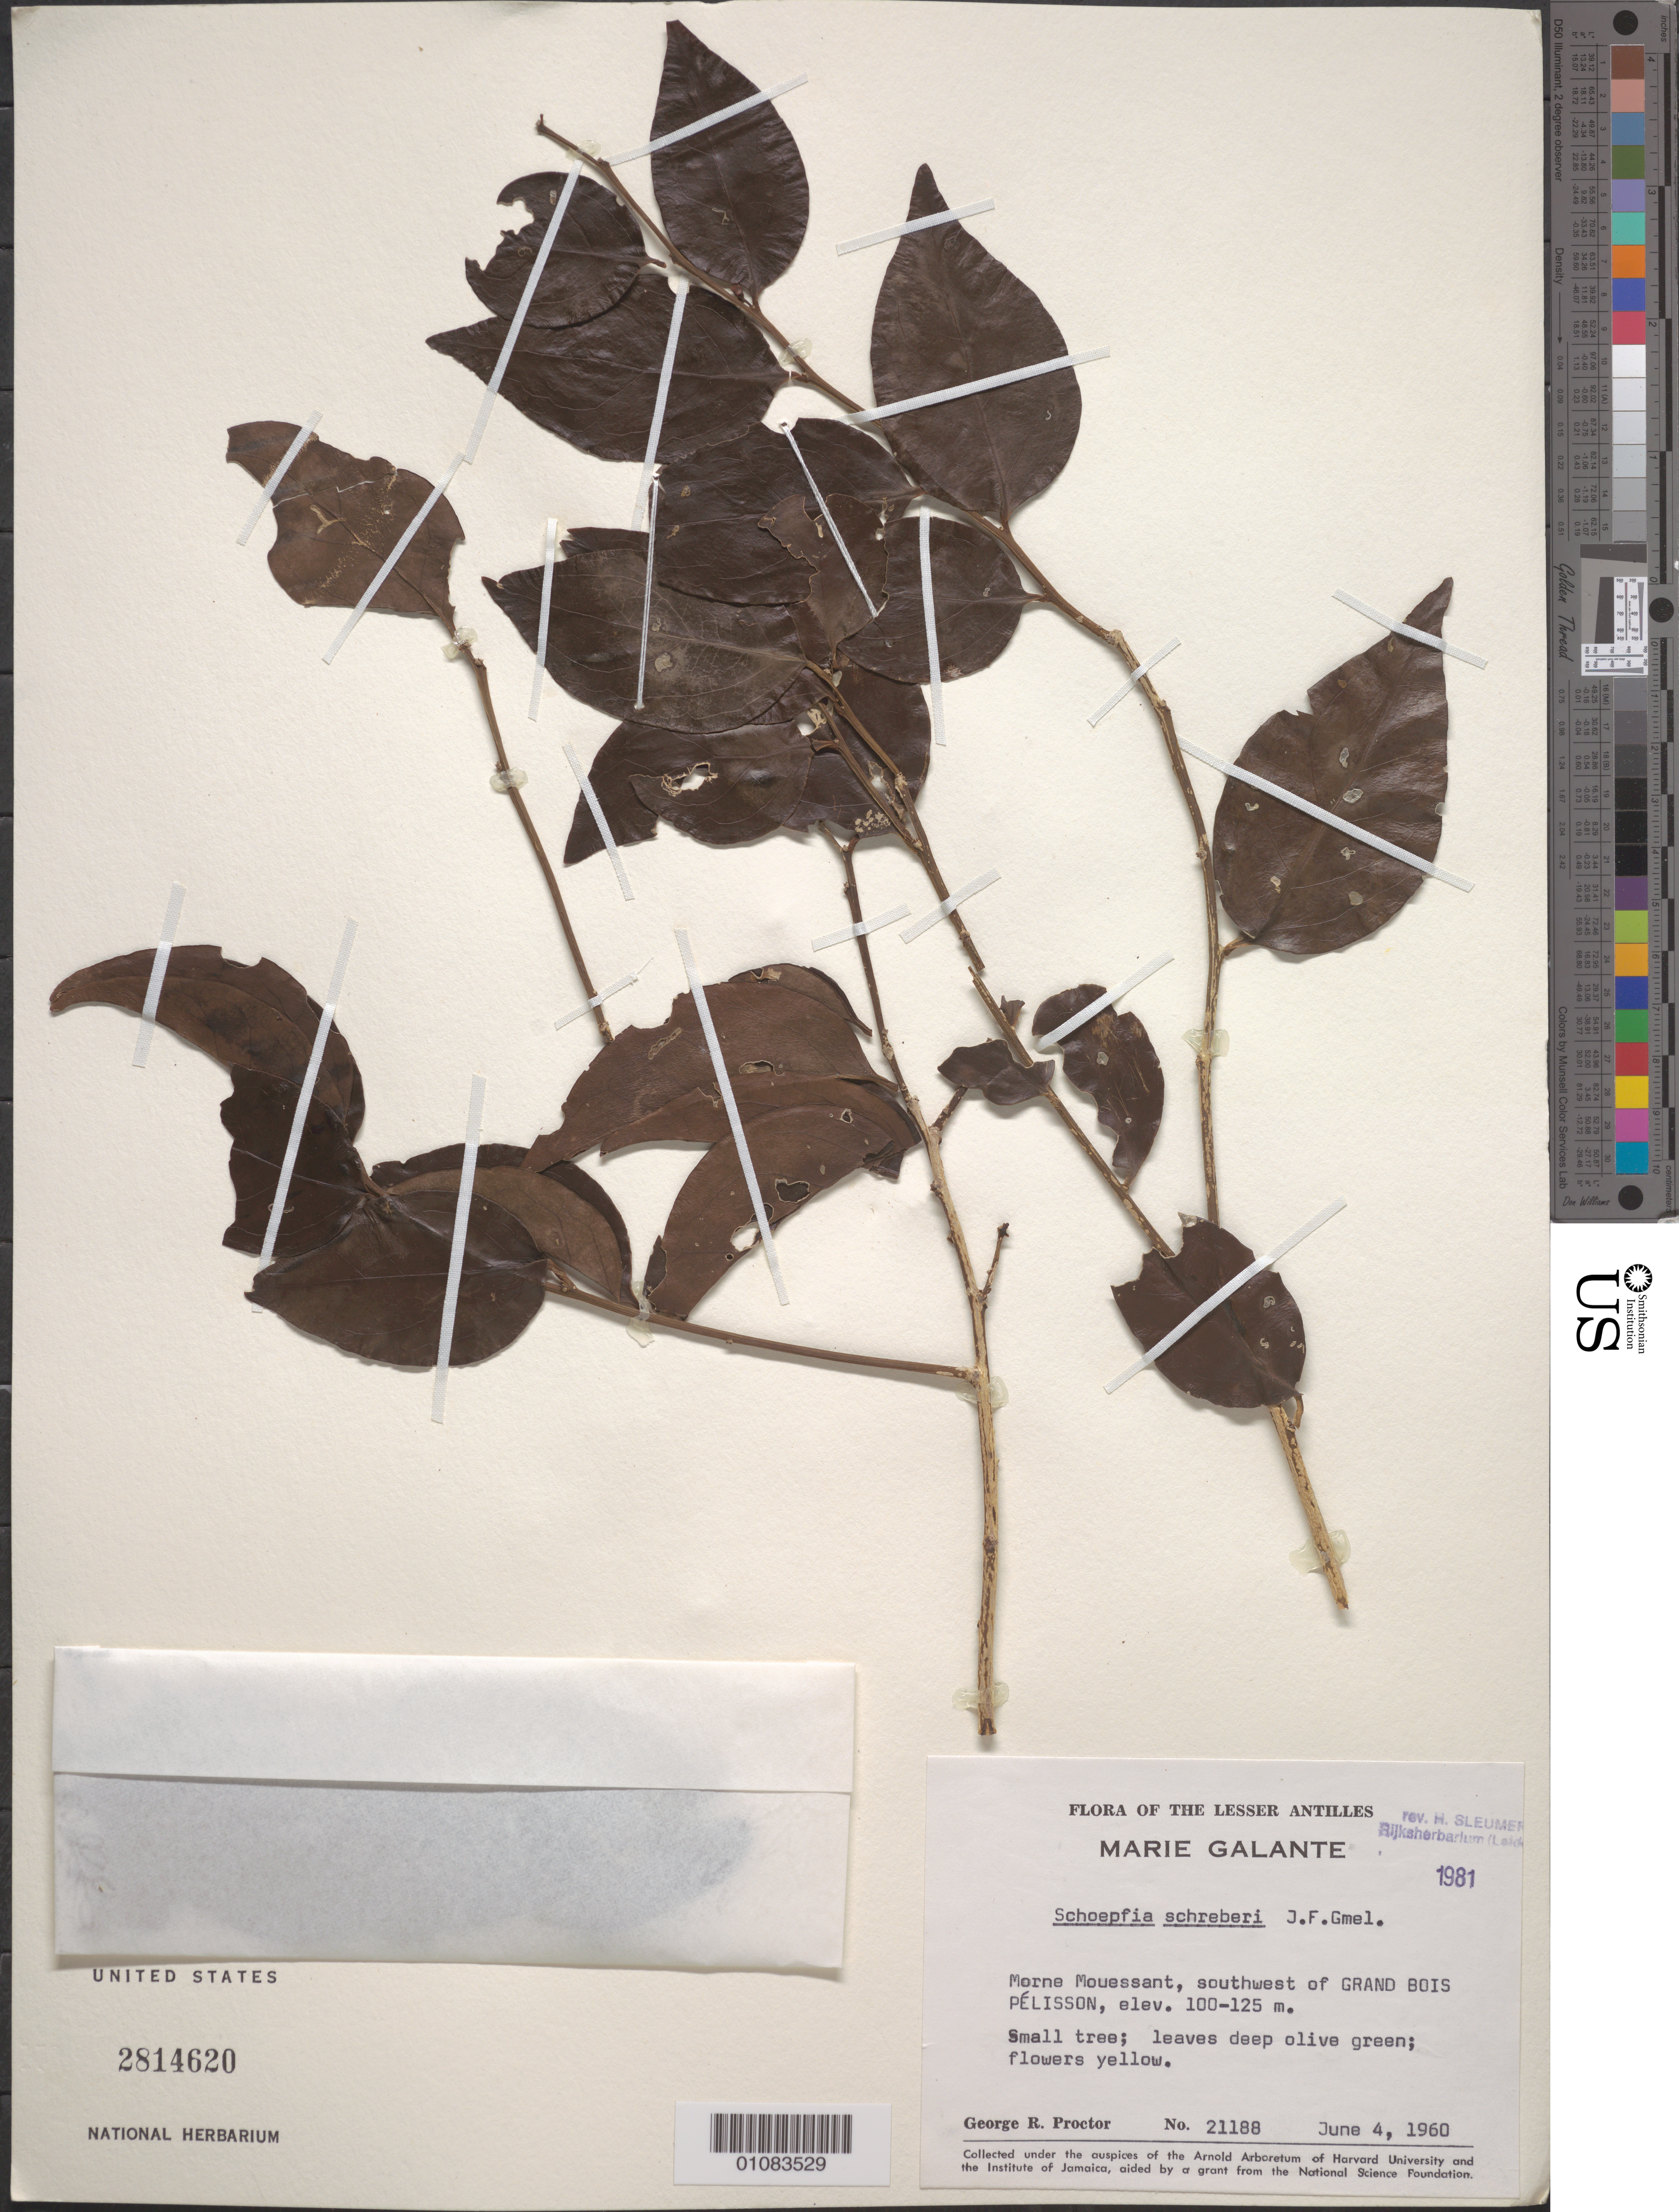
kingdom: Plantae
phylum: Tracheophyta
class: Magnoliopsida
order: Santalales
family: Schoepfiaceae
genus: Schoepfia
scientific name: Schoepfia schreberi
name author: J.F. Gmel.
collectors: G. R. Proctor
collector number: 21188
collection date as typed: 04 Jun 1960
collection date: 1960-06-04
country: Guadeloupe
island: Marie Galante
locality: Morne Mouessant, southwest of Grand Bois Pelisson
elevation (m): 100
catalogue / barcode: US 2814620